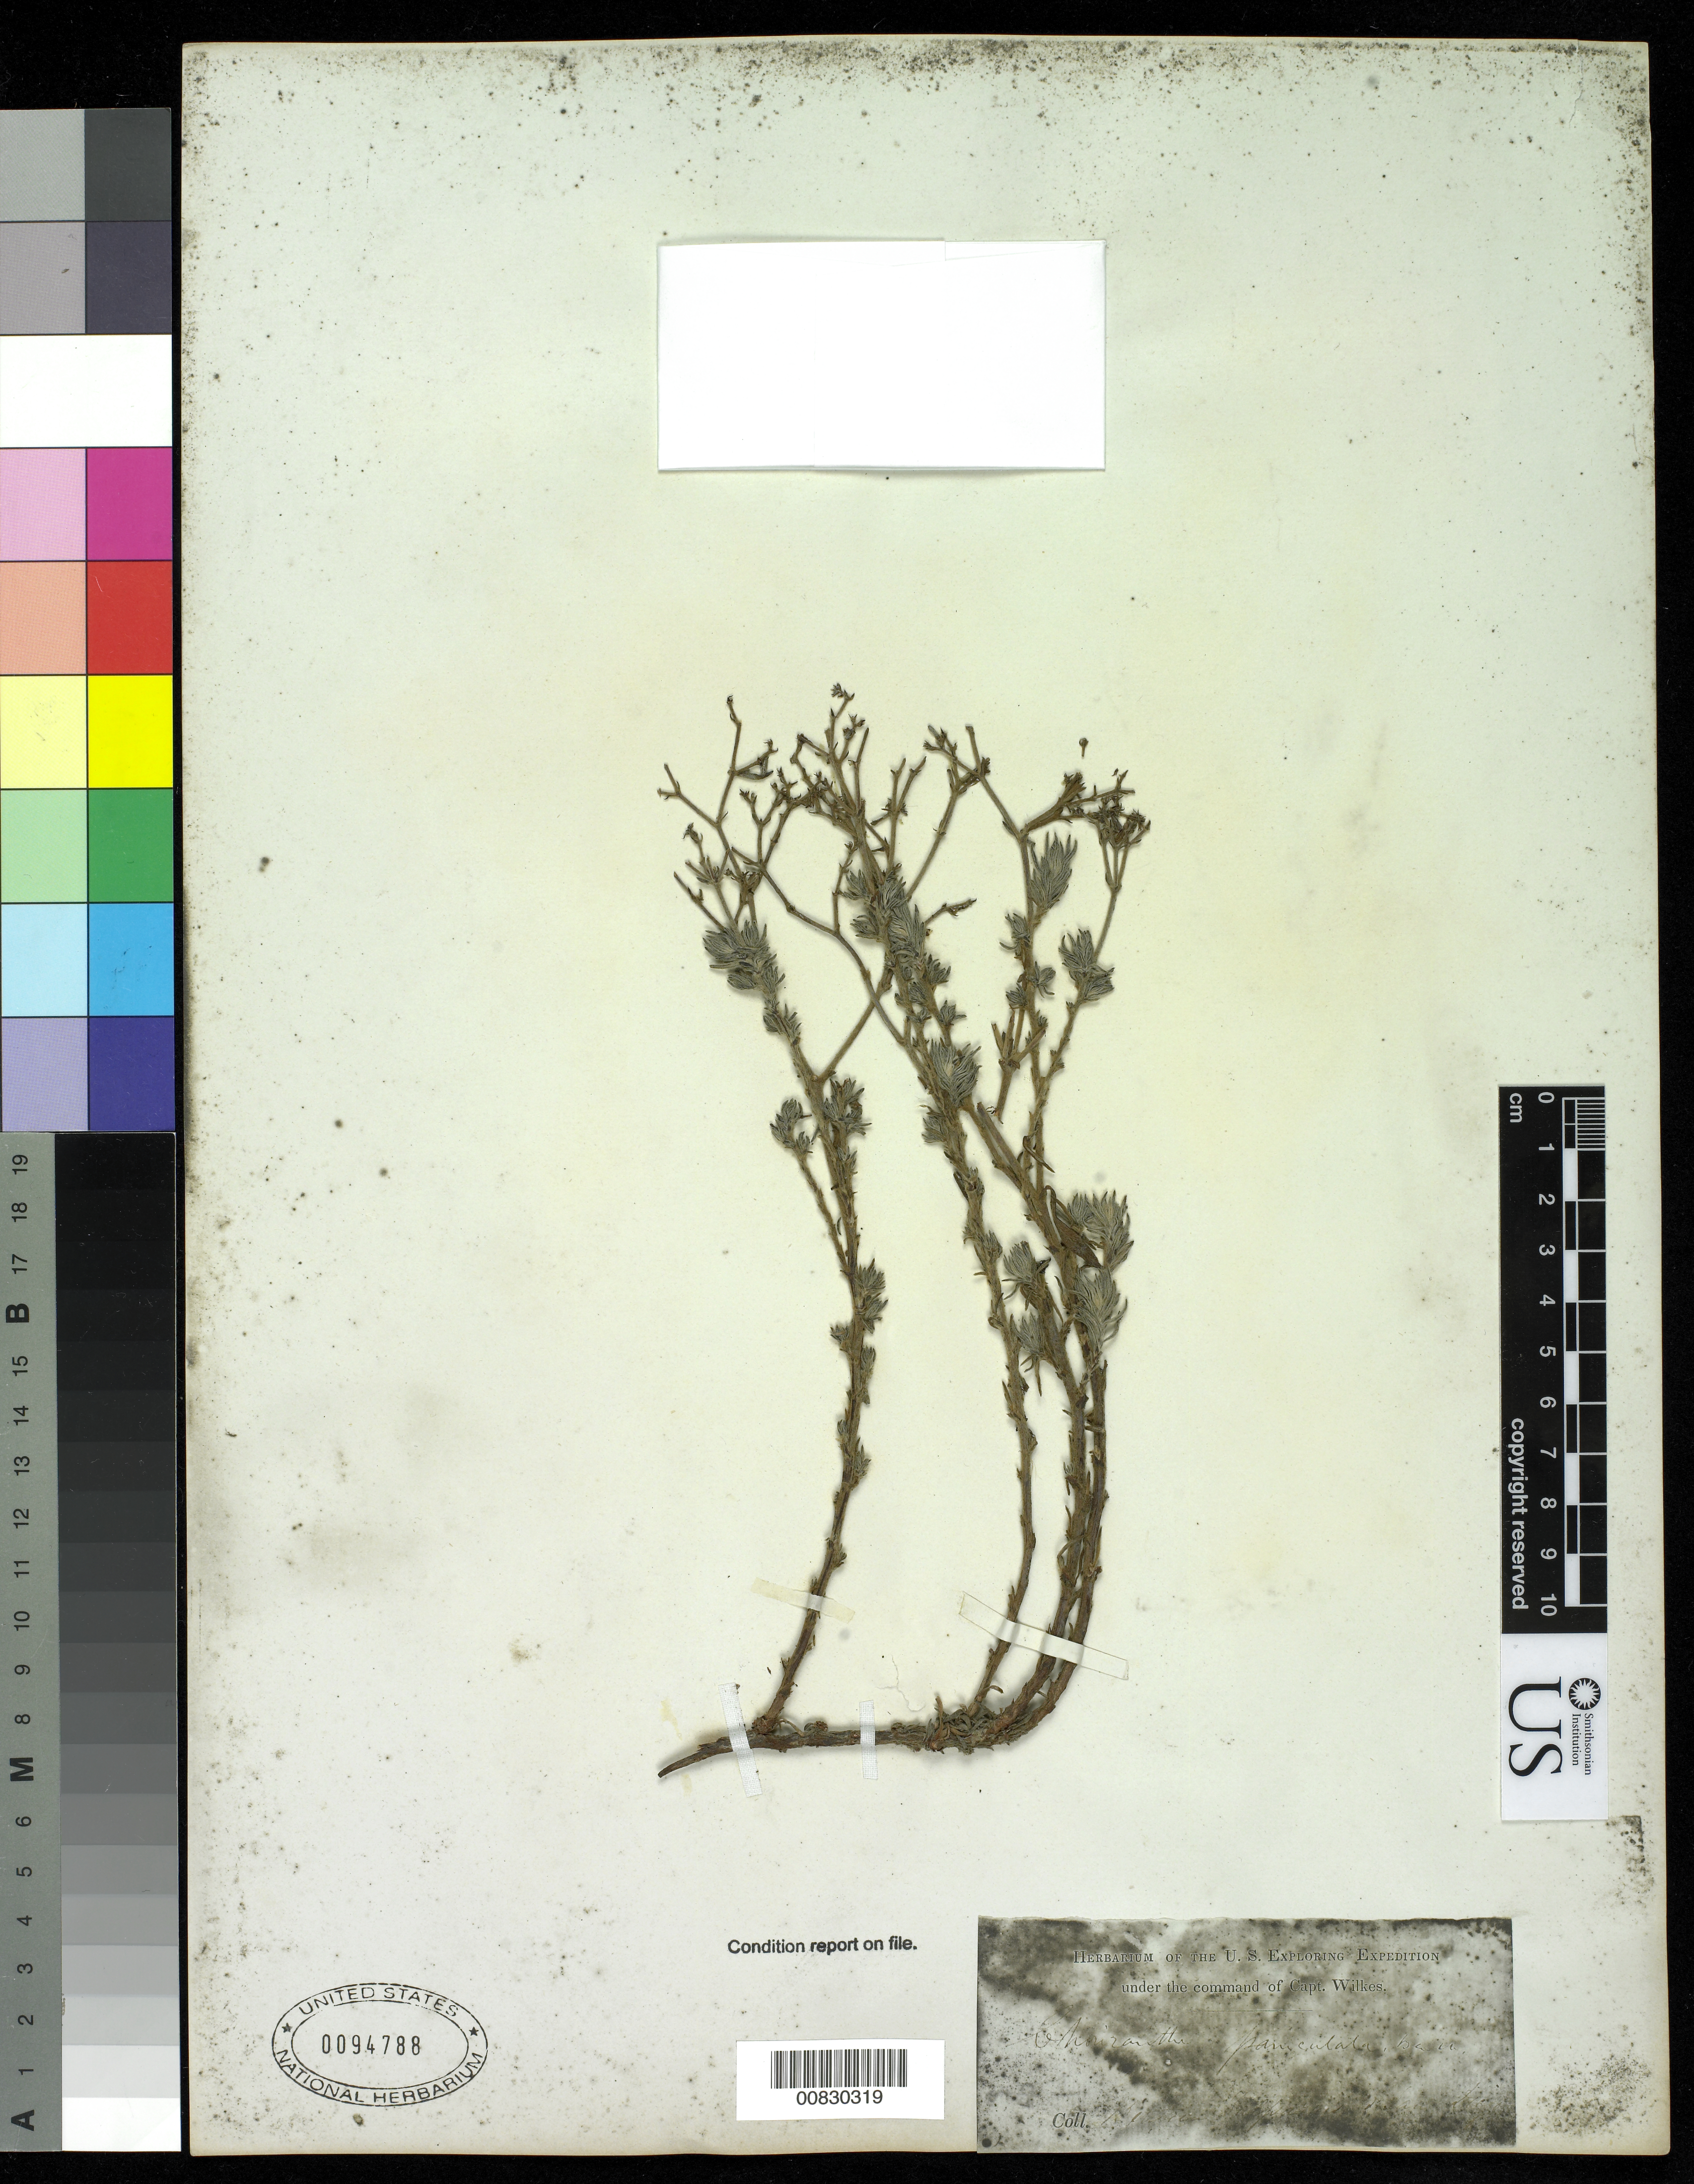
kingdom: Plantae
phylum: Tracheophyta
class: Magnoliopsida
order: Caryophyllales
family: Polygonaceae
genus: Chorizanthe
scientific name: Chorizanthe paniculata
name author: Benth.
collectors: Wilkes Explor. Exped.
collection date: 1838/1842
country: Chile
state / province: Valparaíso (V)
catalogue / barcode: US 94788